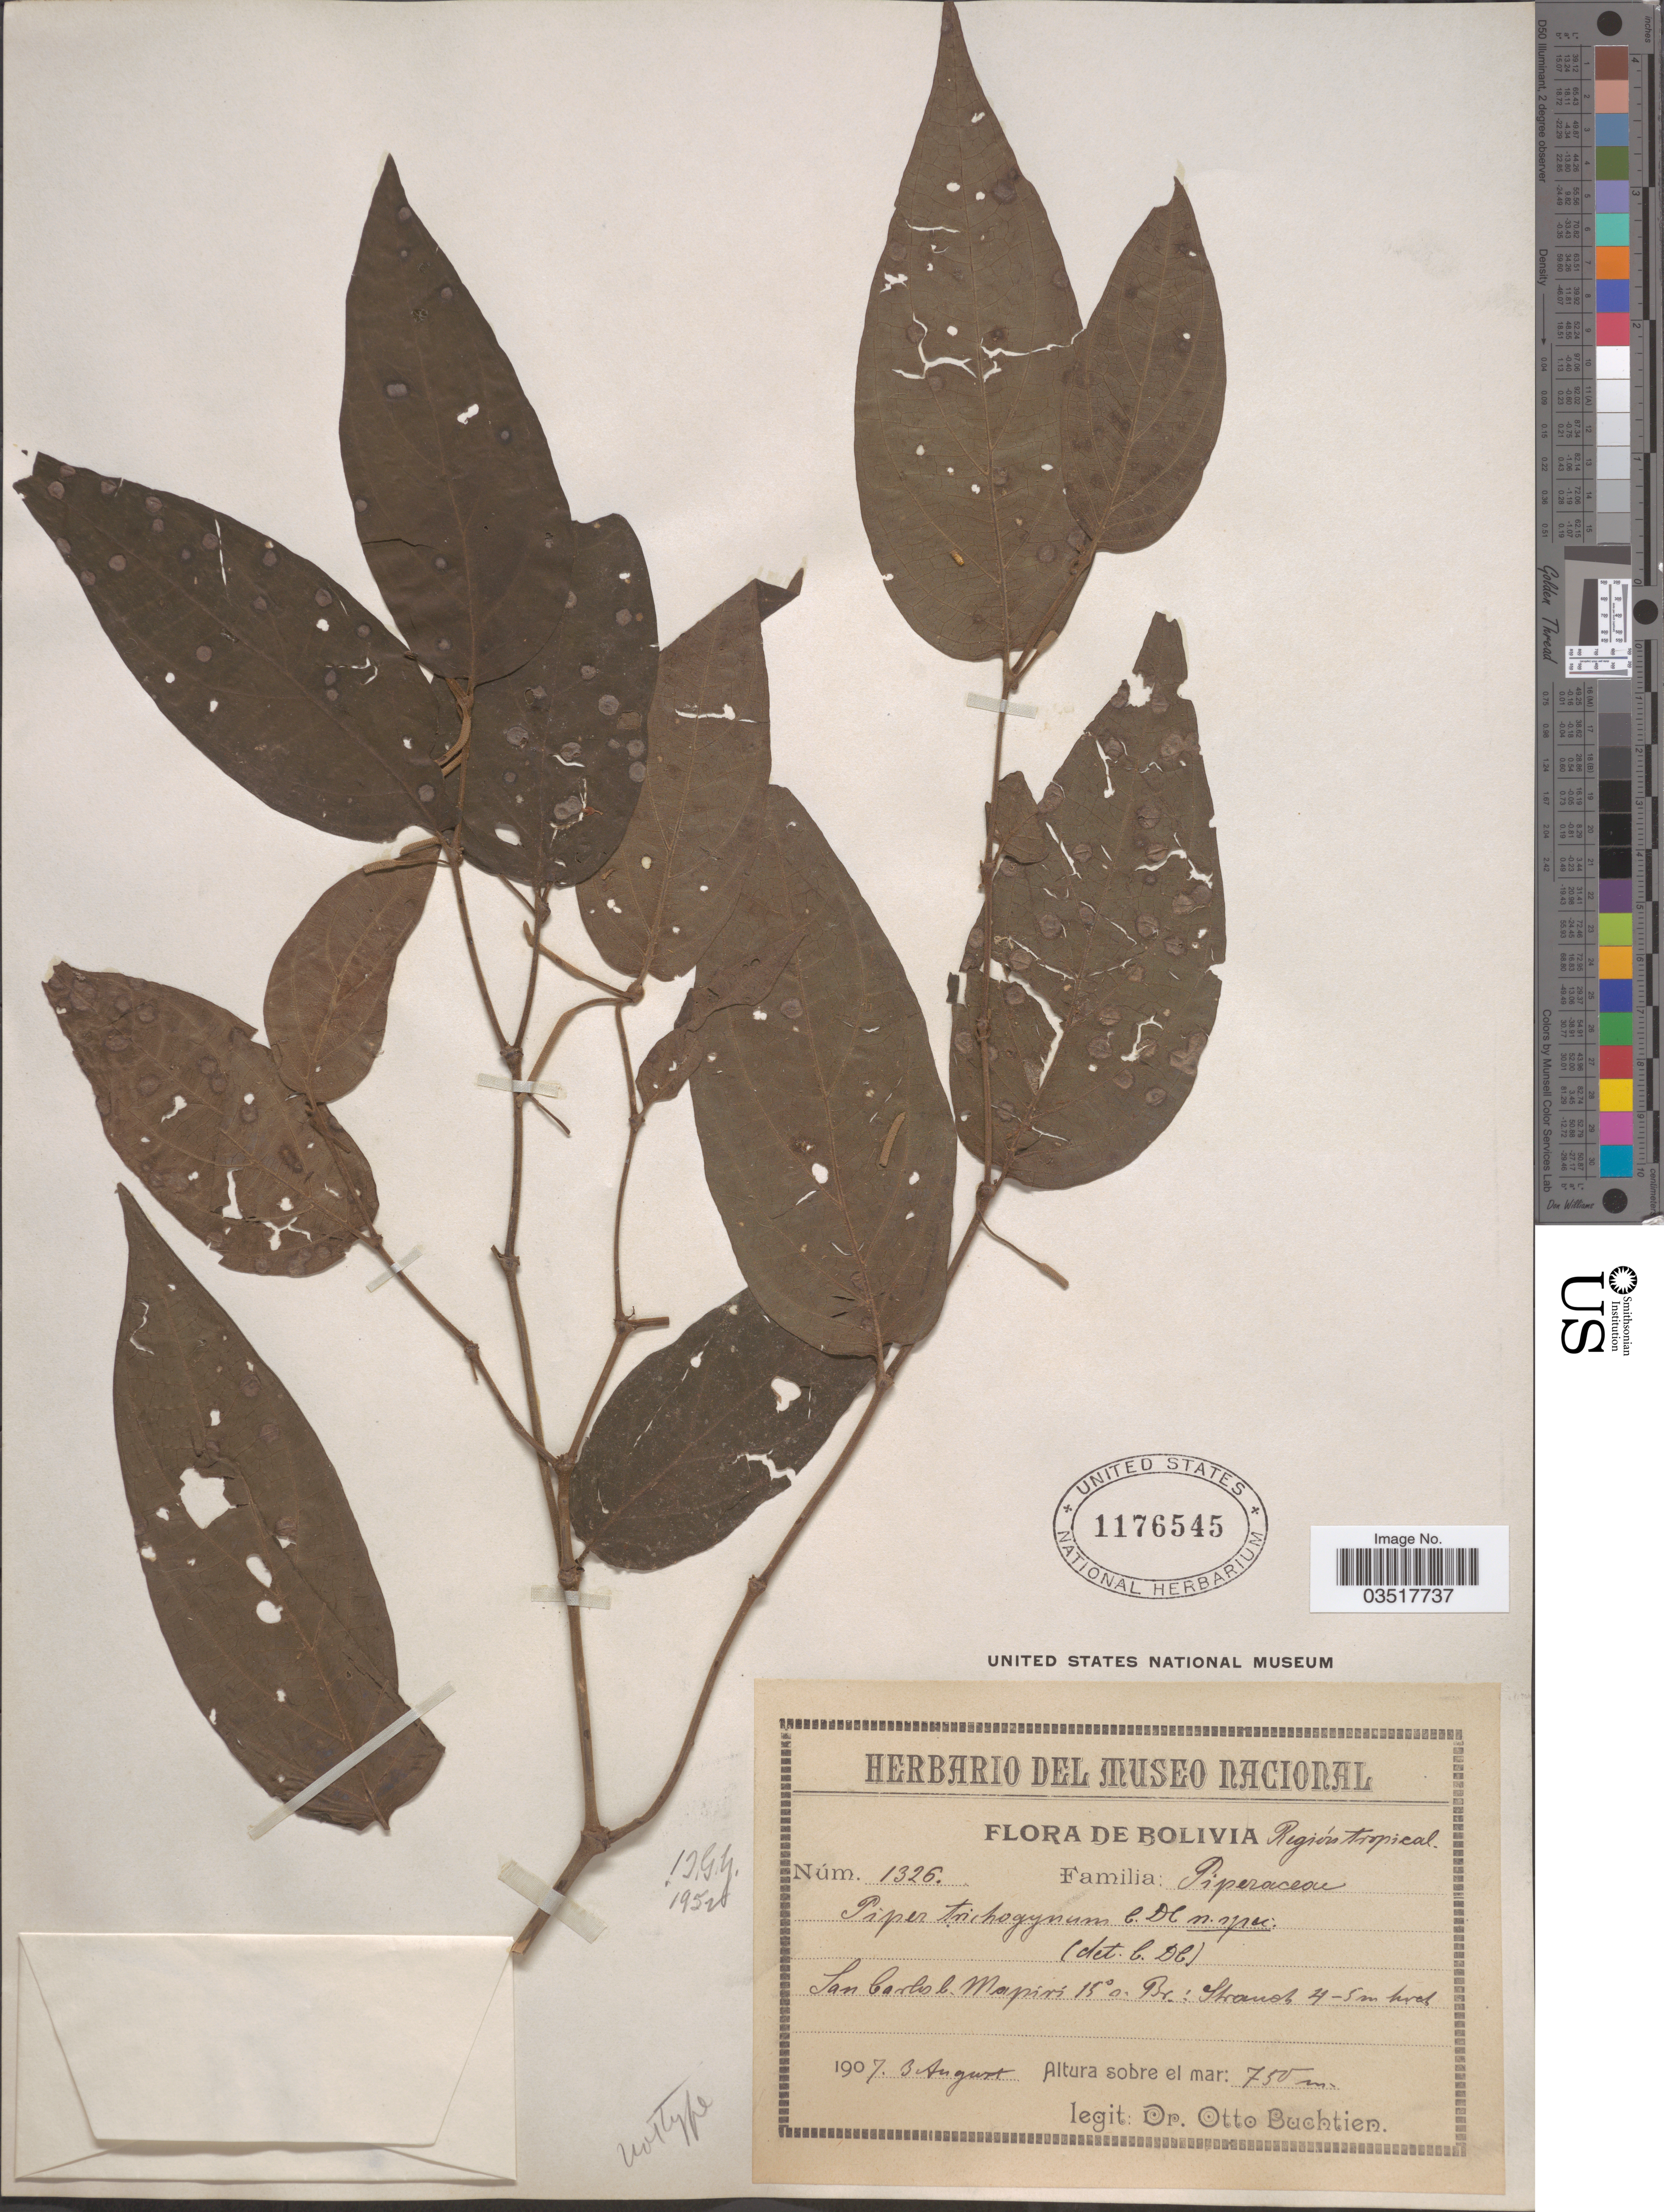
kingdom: Plantae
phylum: Tracheophyta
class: Magnoliopsida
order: Piperales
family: Piperaceae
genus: Piper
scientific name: Piper trichogynum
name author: C. DC.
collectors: O. Buchtien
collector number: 1326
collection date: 1907-08-03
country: Bolivia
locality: Región tropical. San Carlos l. Mapirí 15°s. Br.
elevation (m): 750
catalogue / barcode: US 1176545